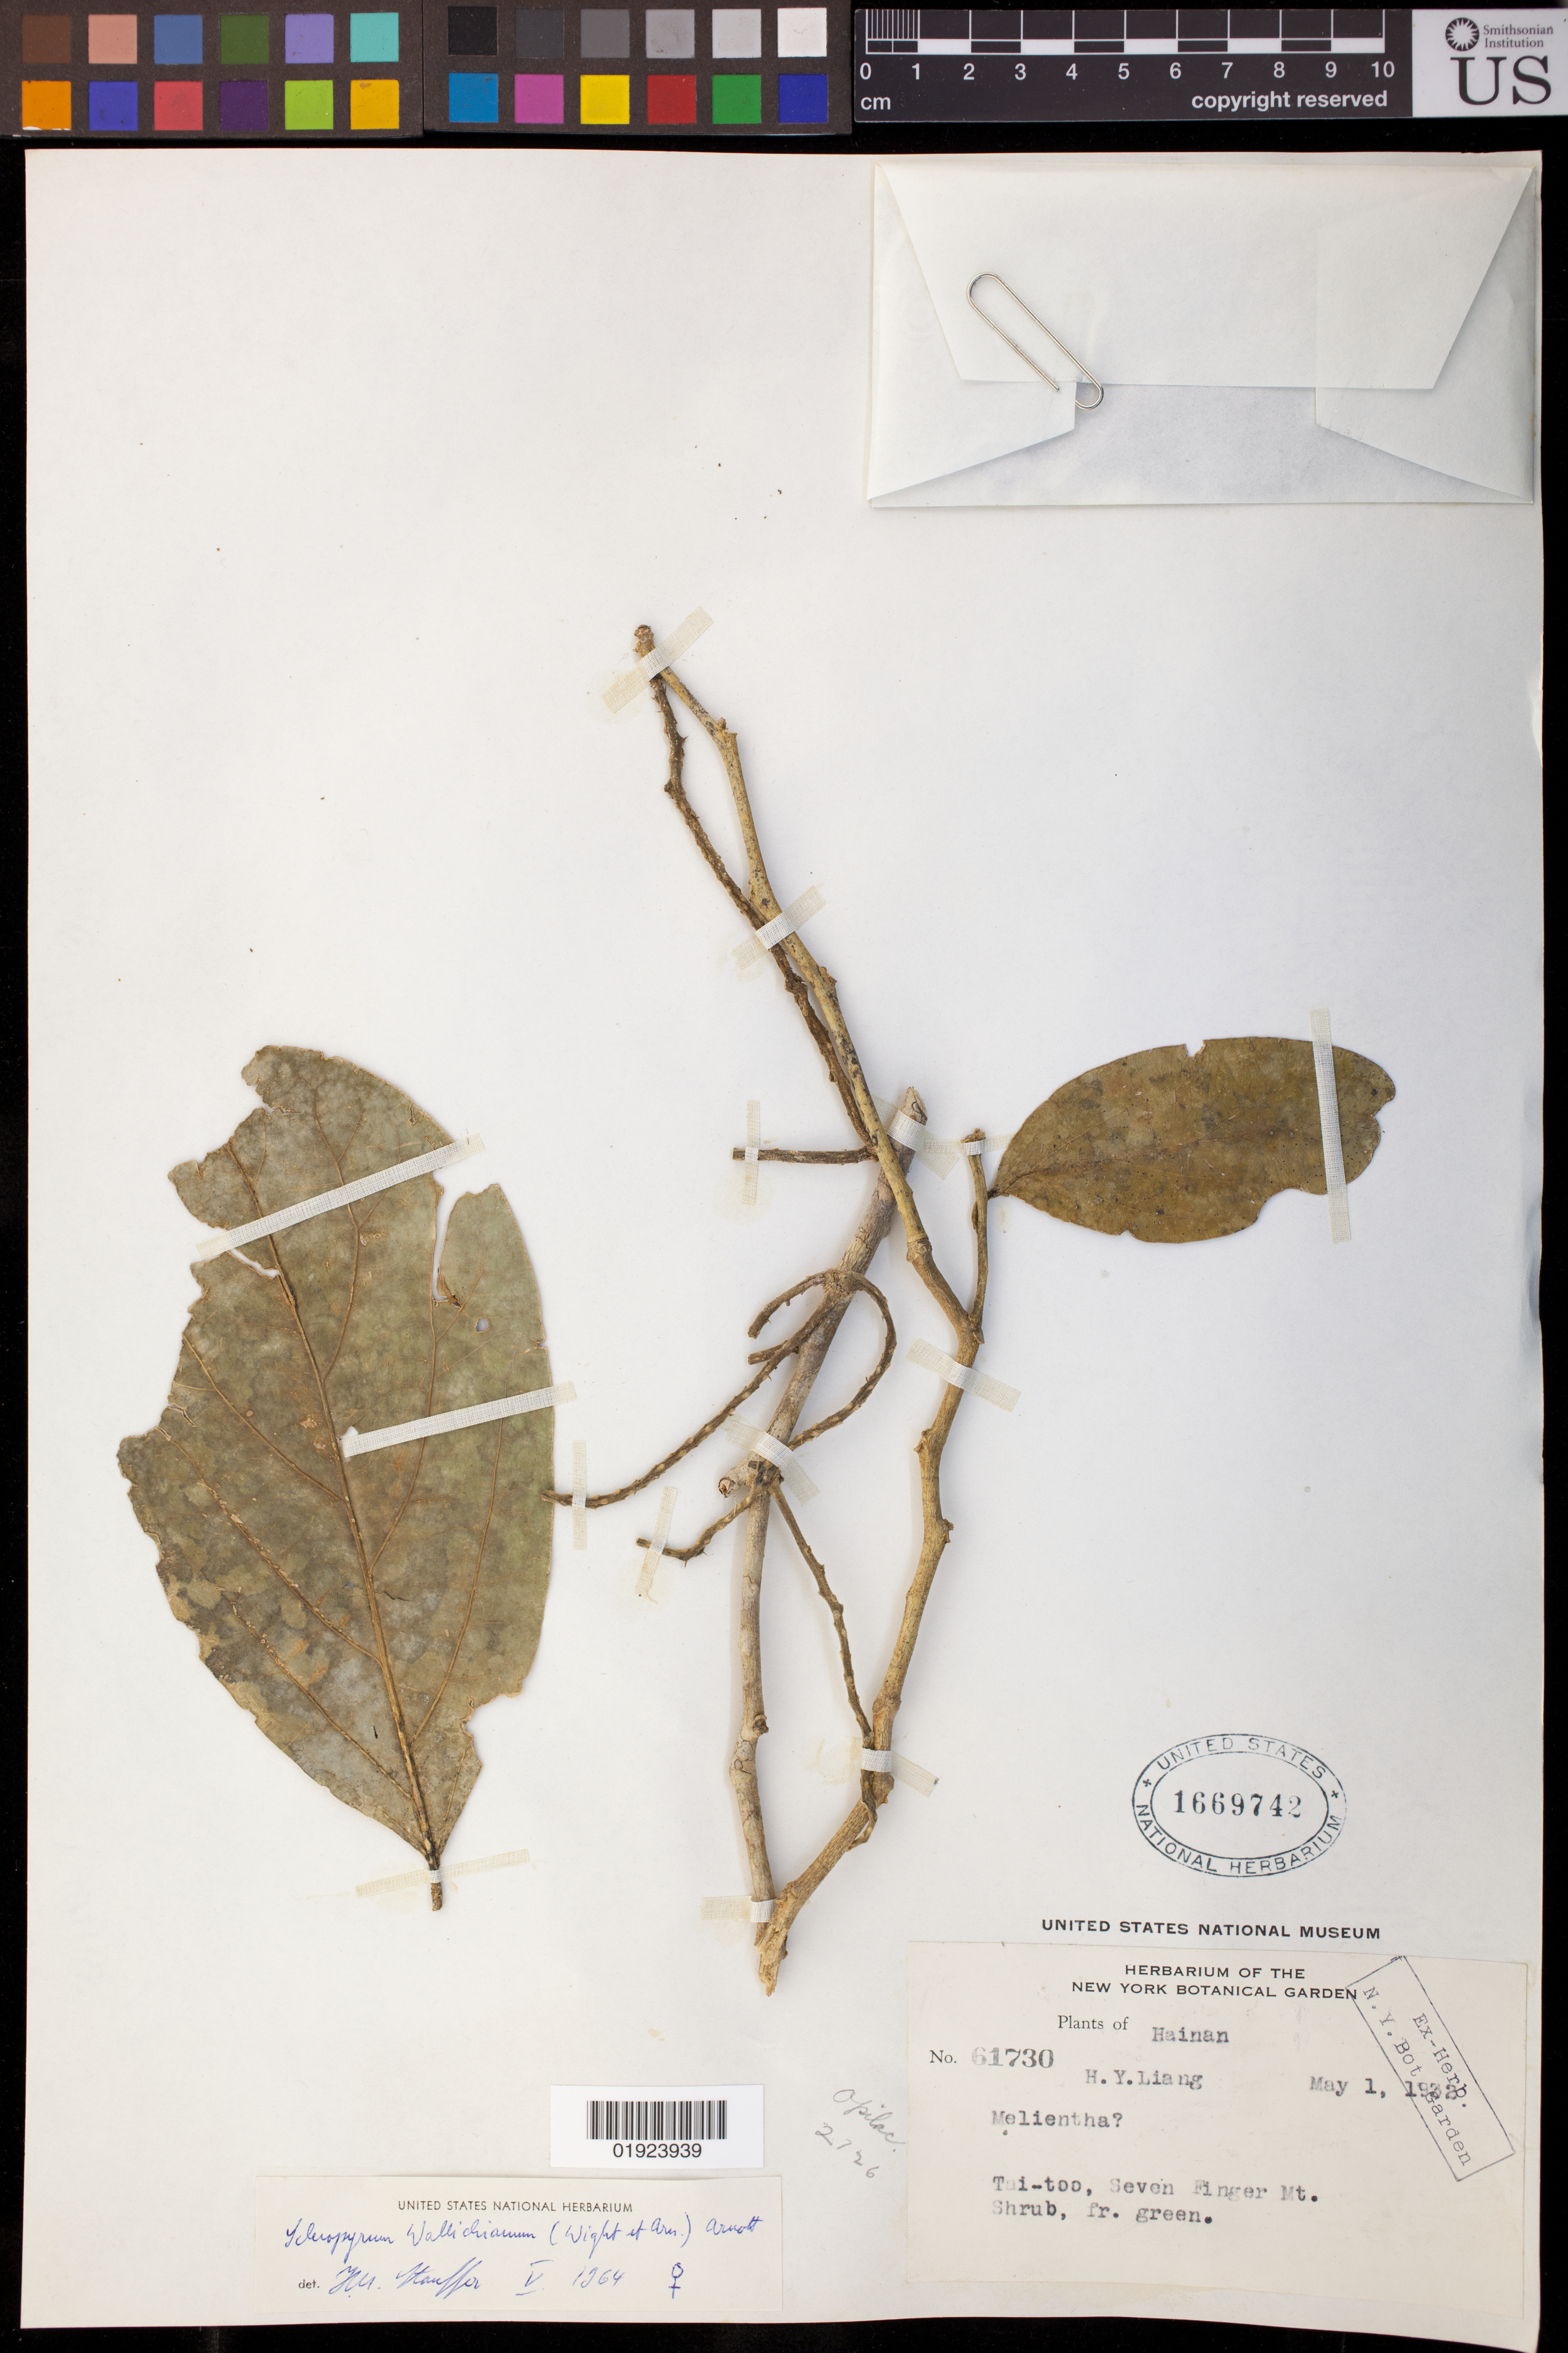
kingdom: Plantae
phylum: Tracheophyta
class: Magnoliopsida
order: Santalales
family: Cervantesiaceae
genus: Scleropyrum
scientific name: Scleropyrum wallichianum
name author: (Wight & Arn.) Arn.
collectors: H. Y. Liang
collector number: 61730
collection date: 1932-05-01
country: China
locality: Tai-too, Seven Finger Mt.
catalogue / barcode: US 1669742